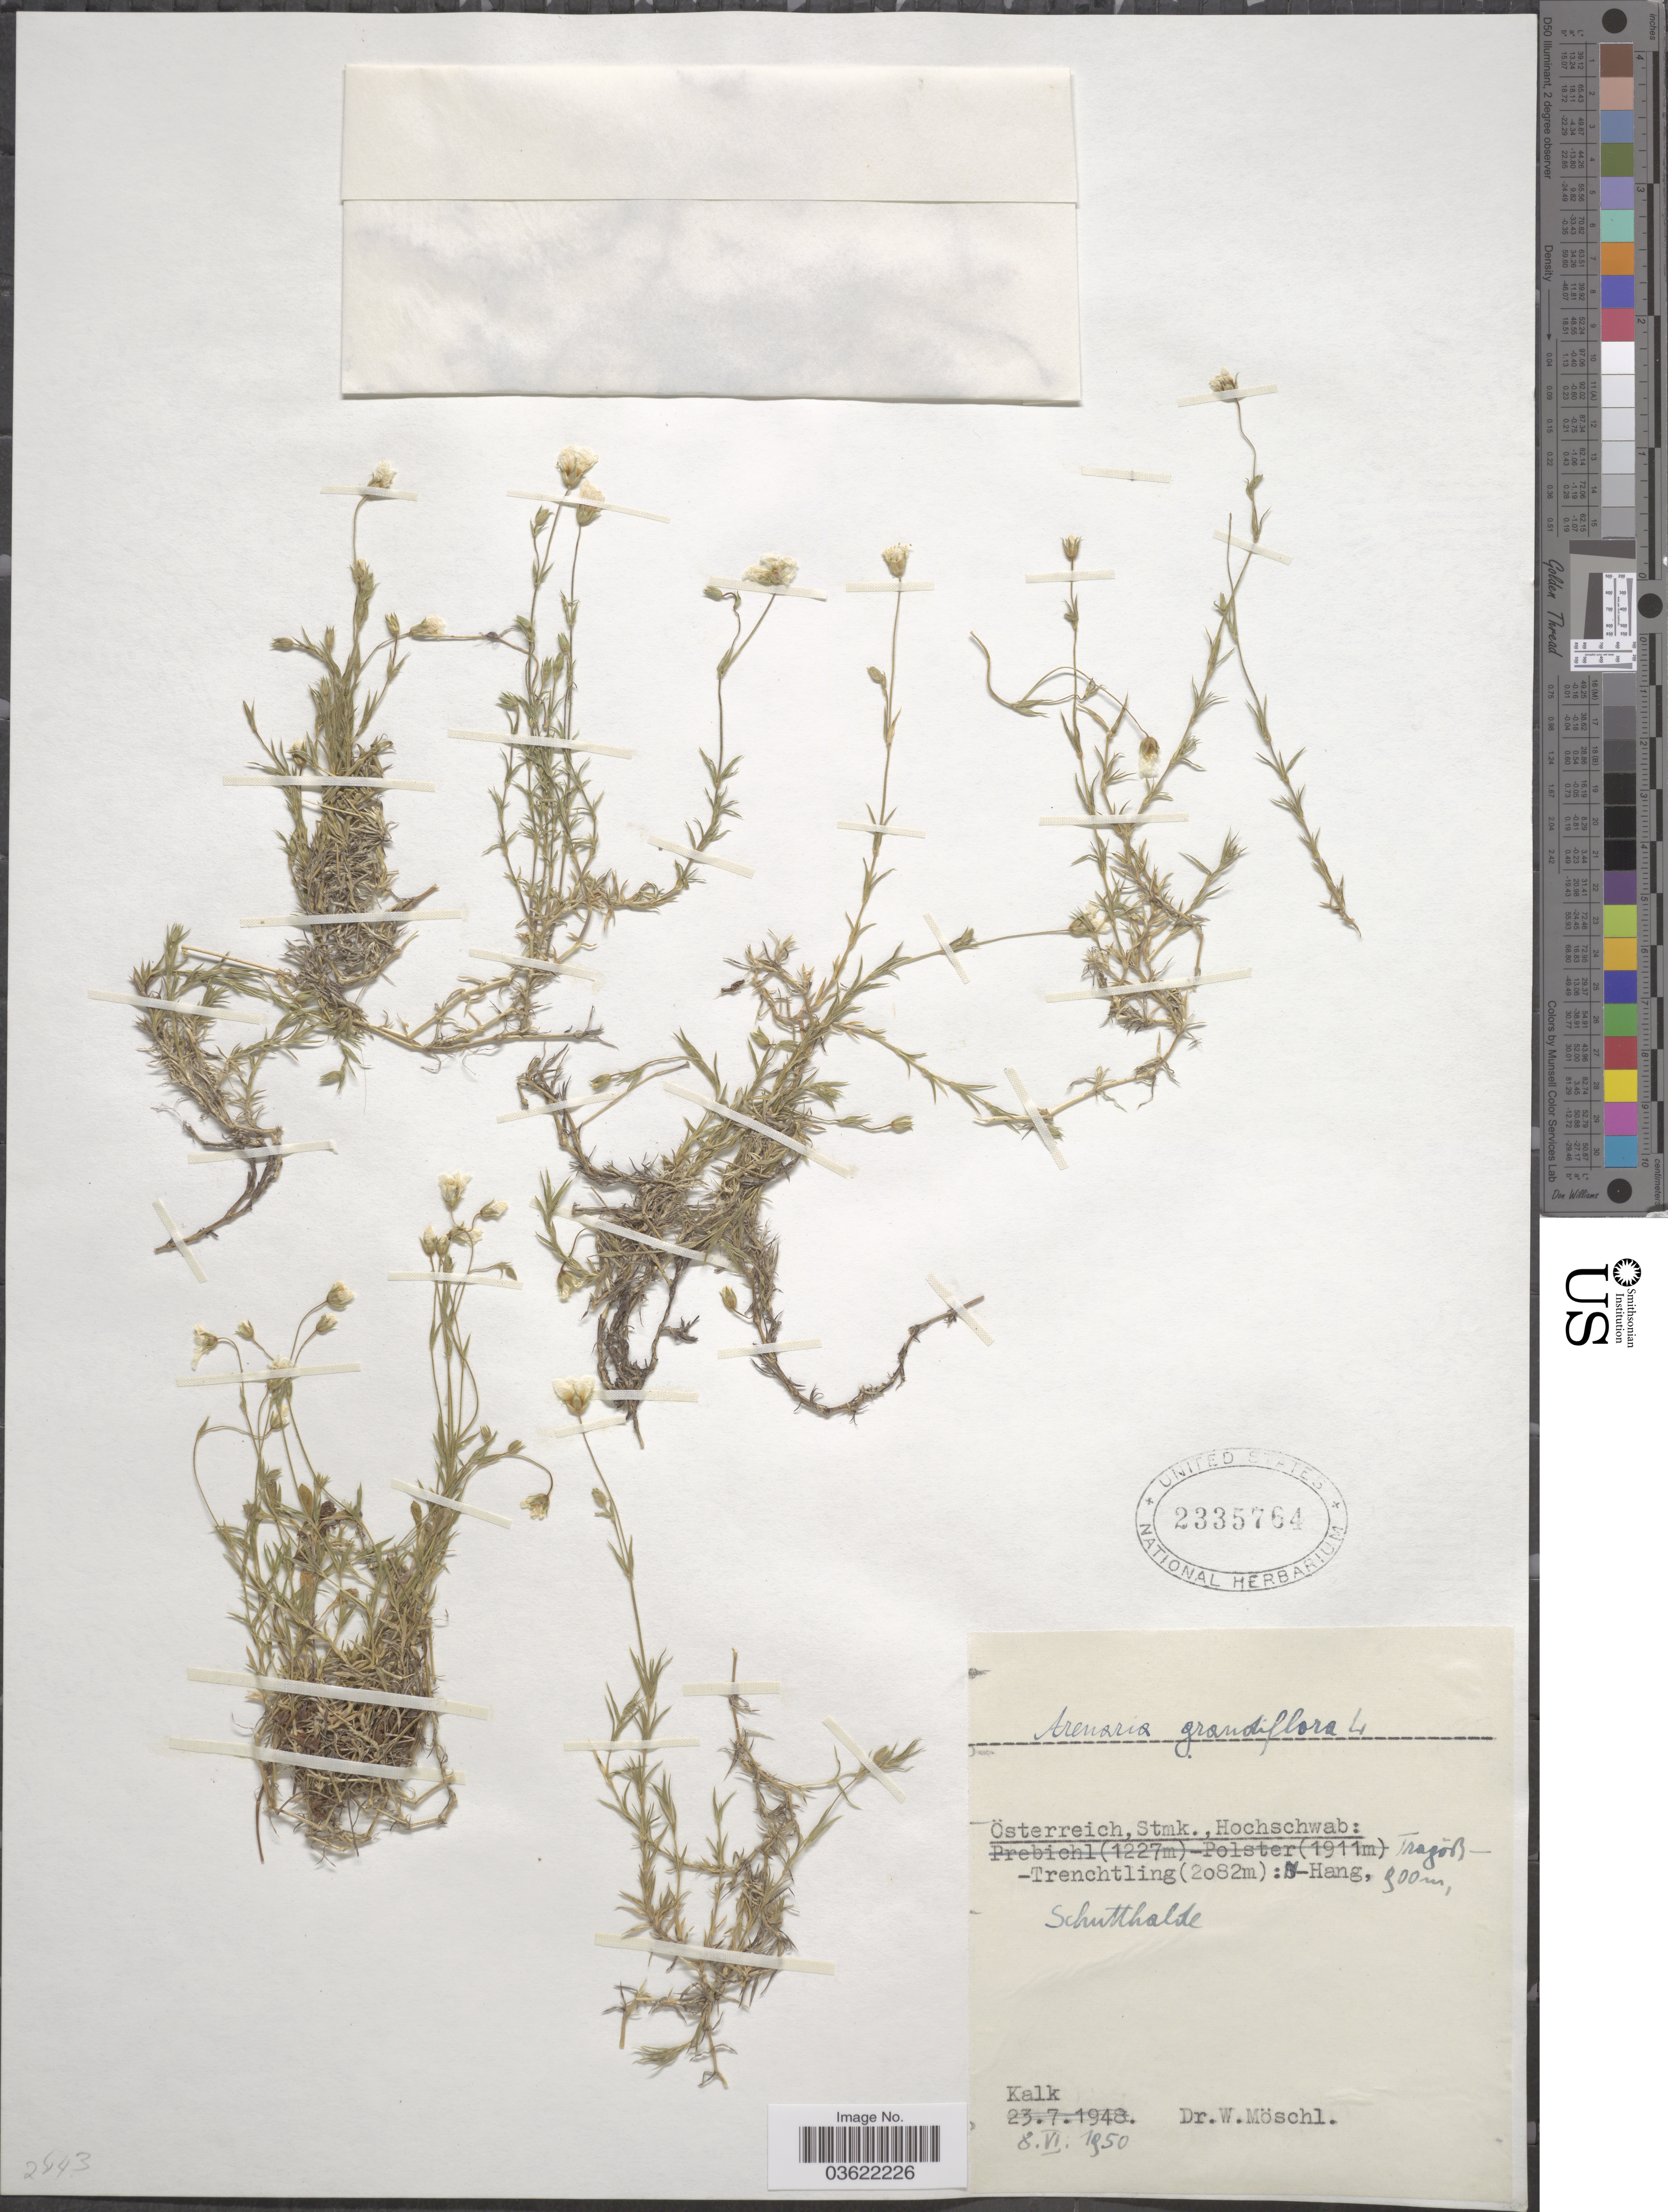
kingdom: Plantae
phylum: Tracheophyta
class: Magnoliopsida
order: Caryophyllales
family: Caryophyllaceae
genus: Arenaria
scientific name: Arenaria grandiflora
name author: L.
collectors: W. Moschl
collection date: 1950-06-08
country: Austria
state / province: Steiermark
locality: Österreich, Stmk., Hochschwab: Tragöß-Trenchtling: N-Hang, Schutthalde.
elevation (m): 900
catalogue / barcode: US 2335764